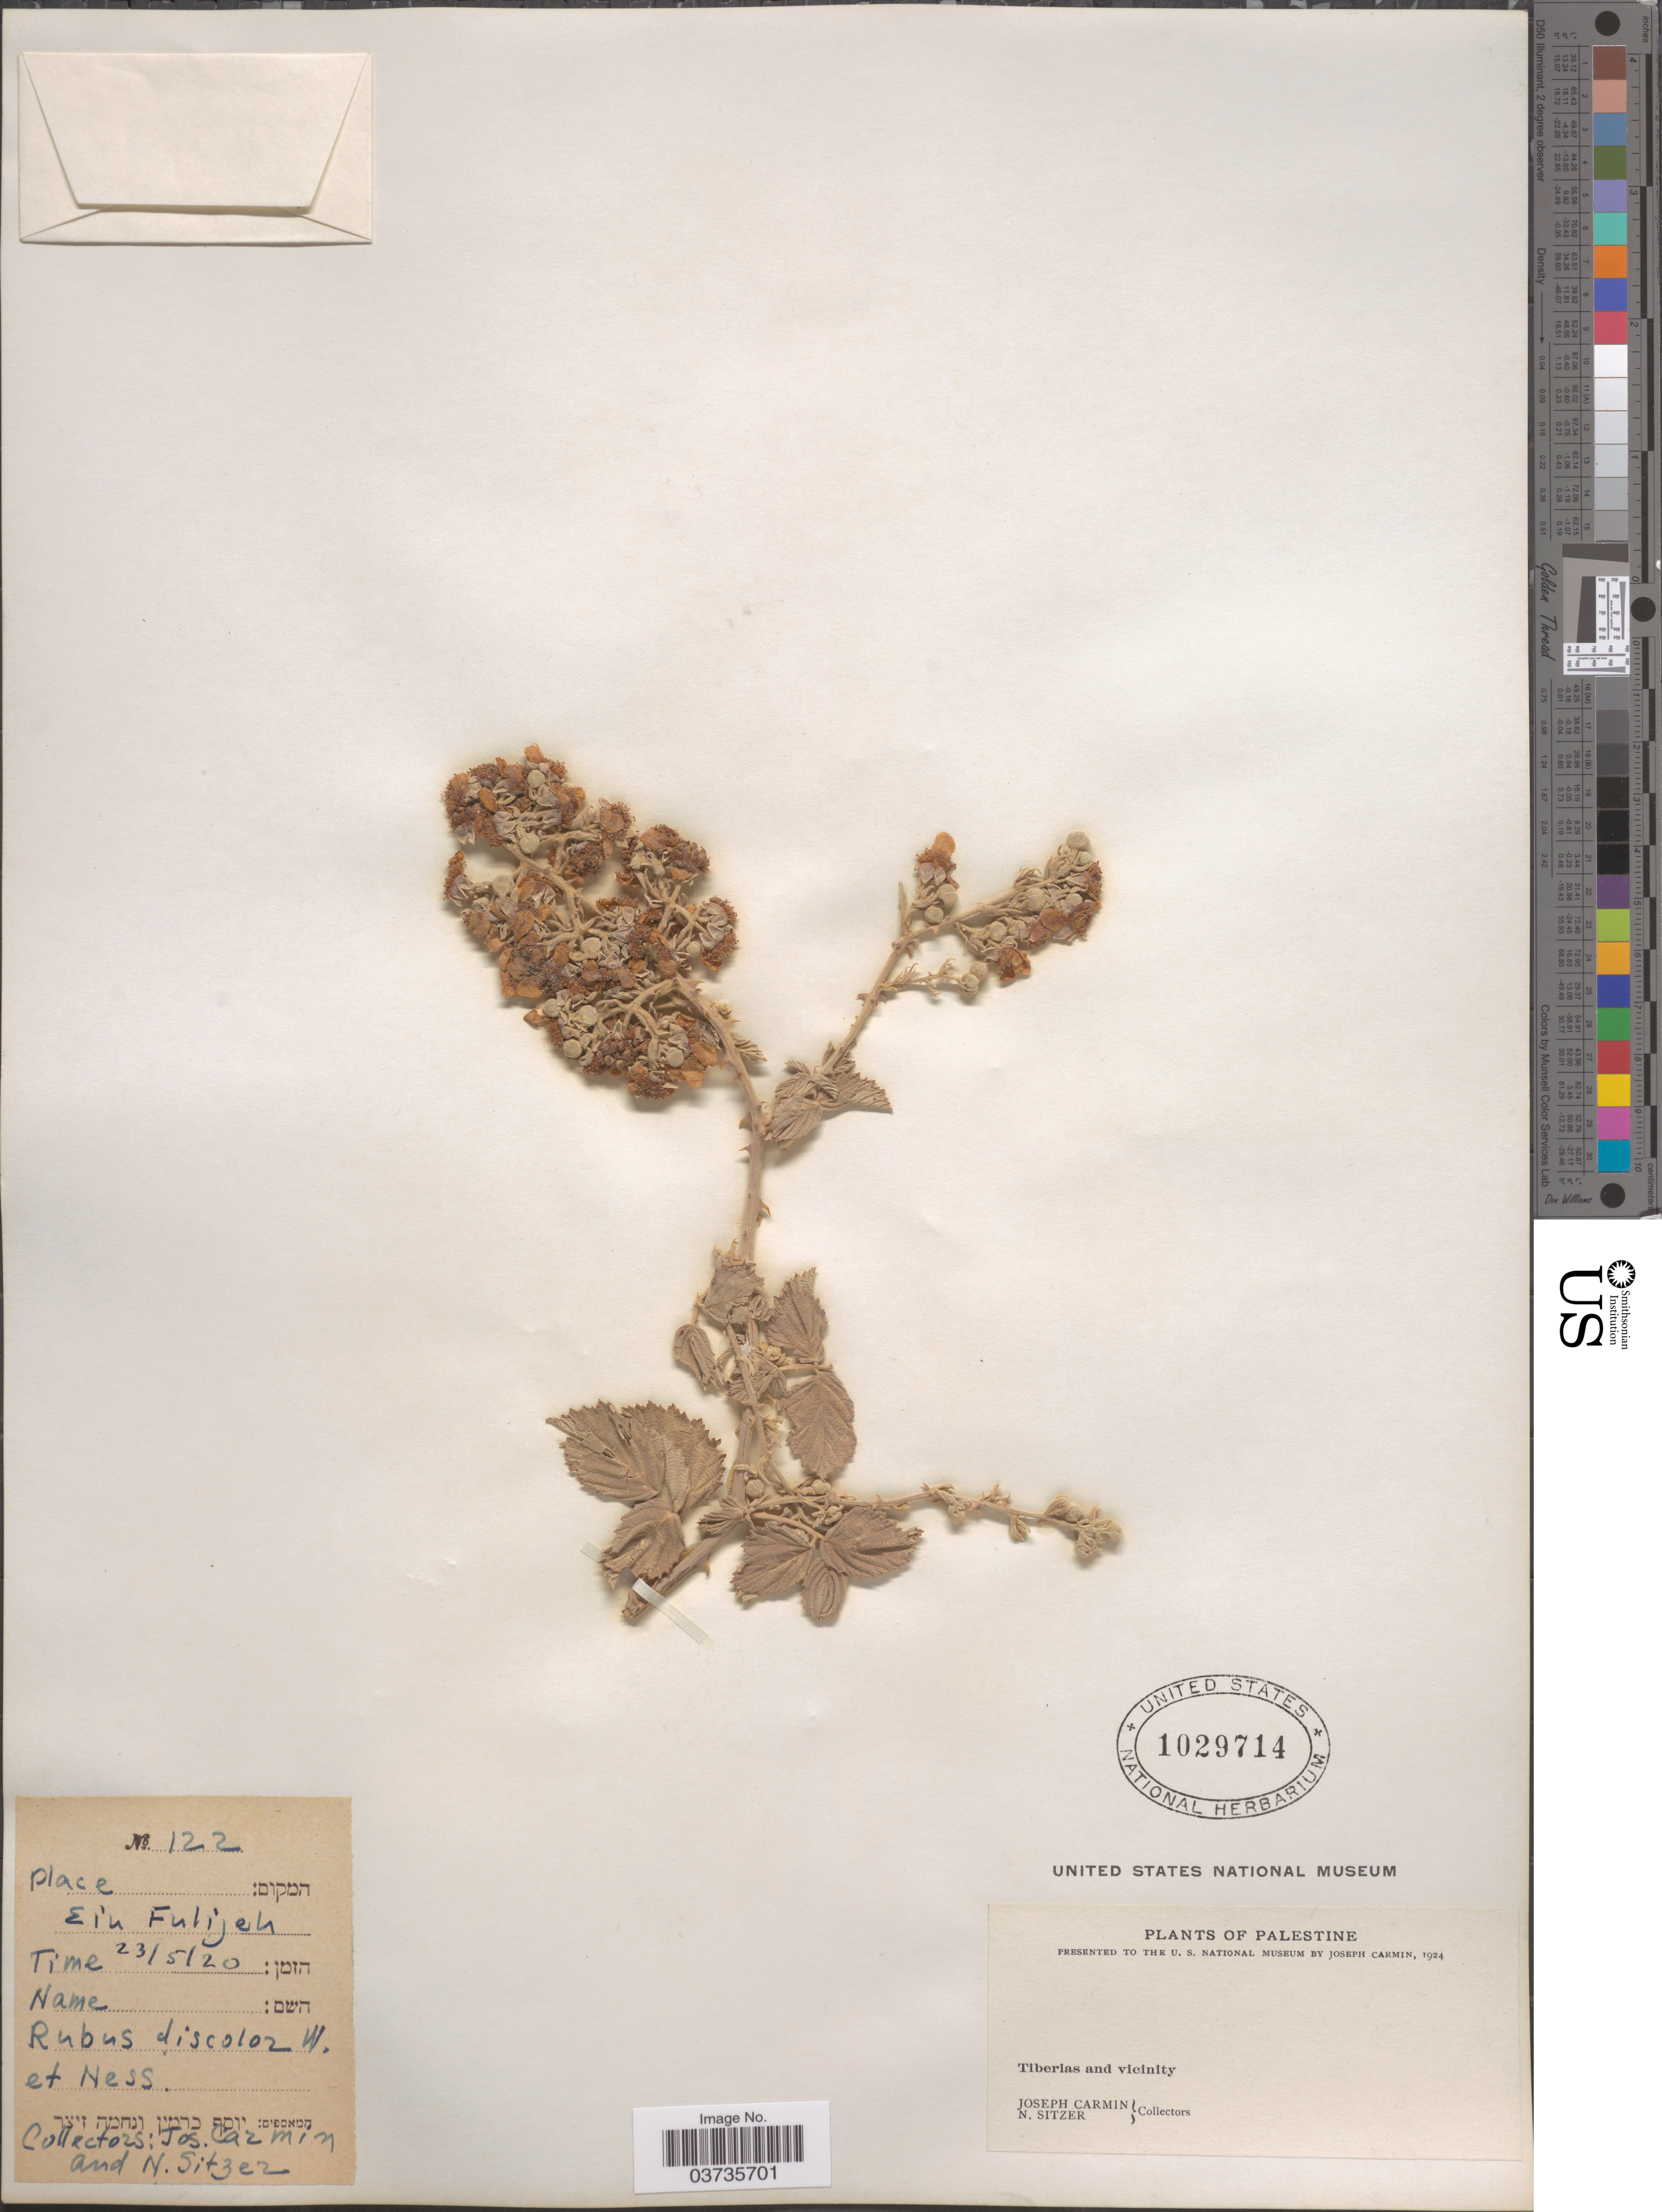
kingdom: Plantae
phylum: Tracheophyta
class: Magnoliopsida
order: Rosales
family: Rosaceae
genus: Rubus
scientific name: Rubus discolor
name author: Weihe & Nees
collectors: J. Carmin & N. Sitzer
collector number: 122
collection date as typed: Transcribed d/m/y: 23/5/20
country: Israel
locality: Ein Fulijeh, Palestine. Tiberias and vicinity.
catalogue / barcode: US 1029714